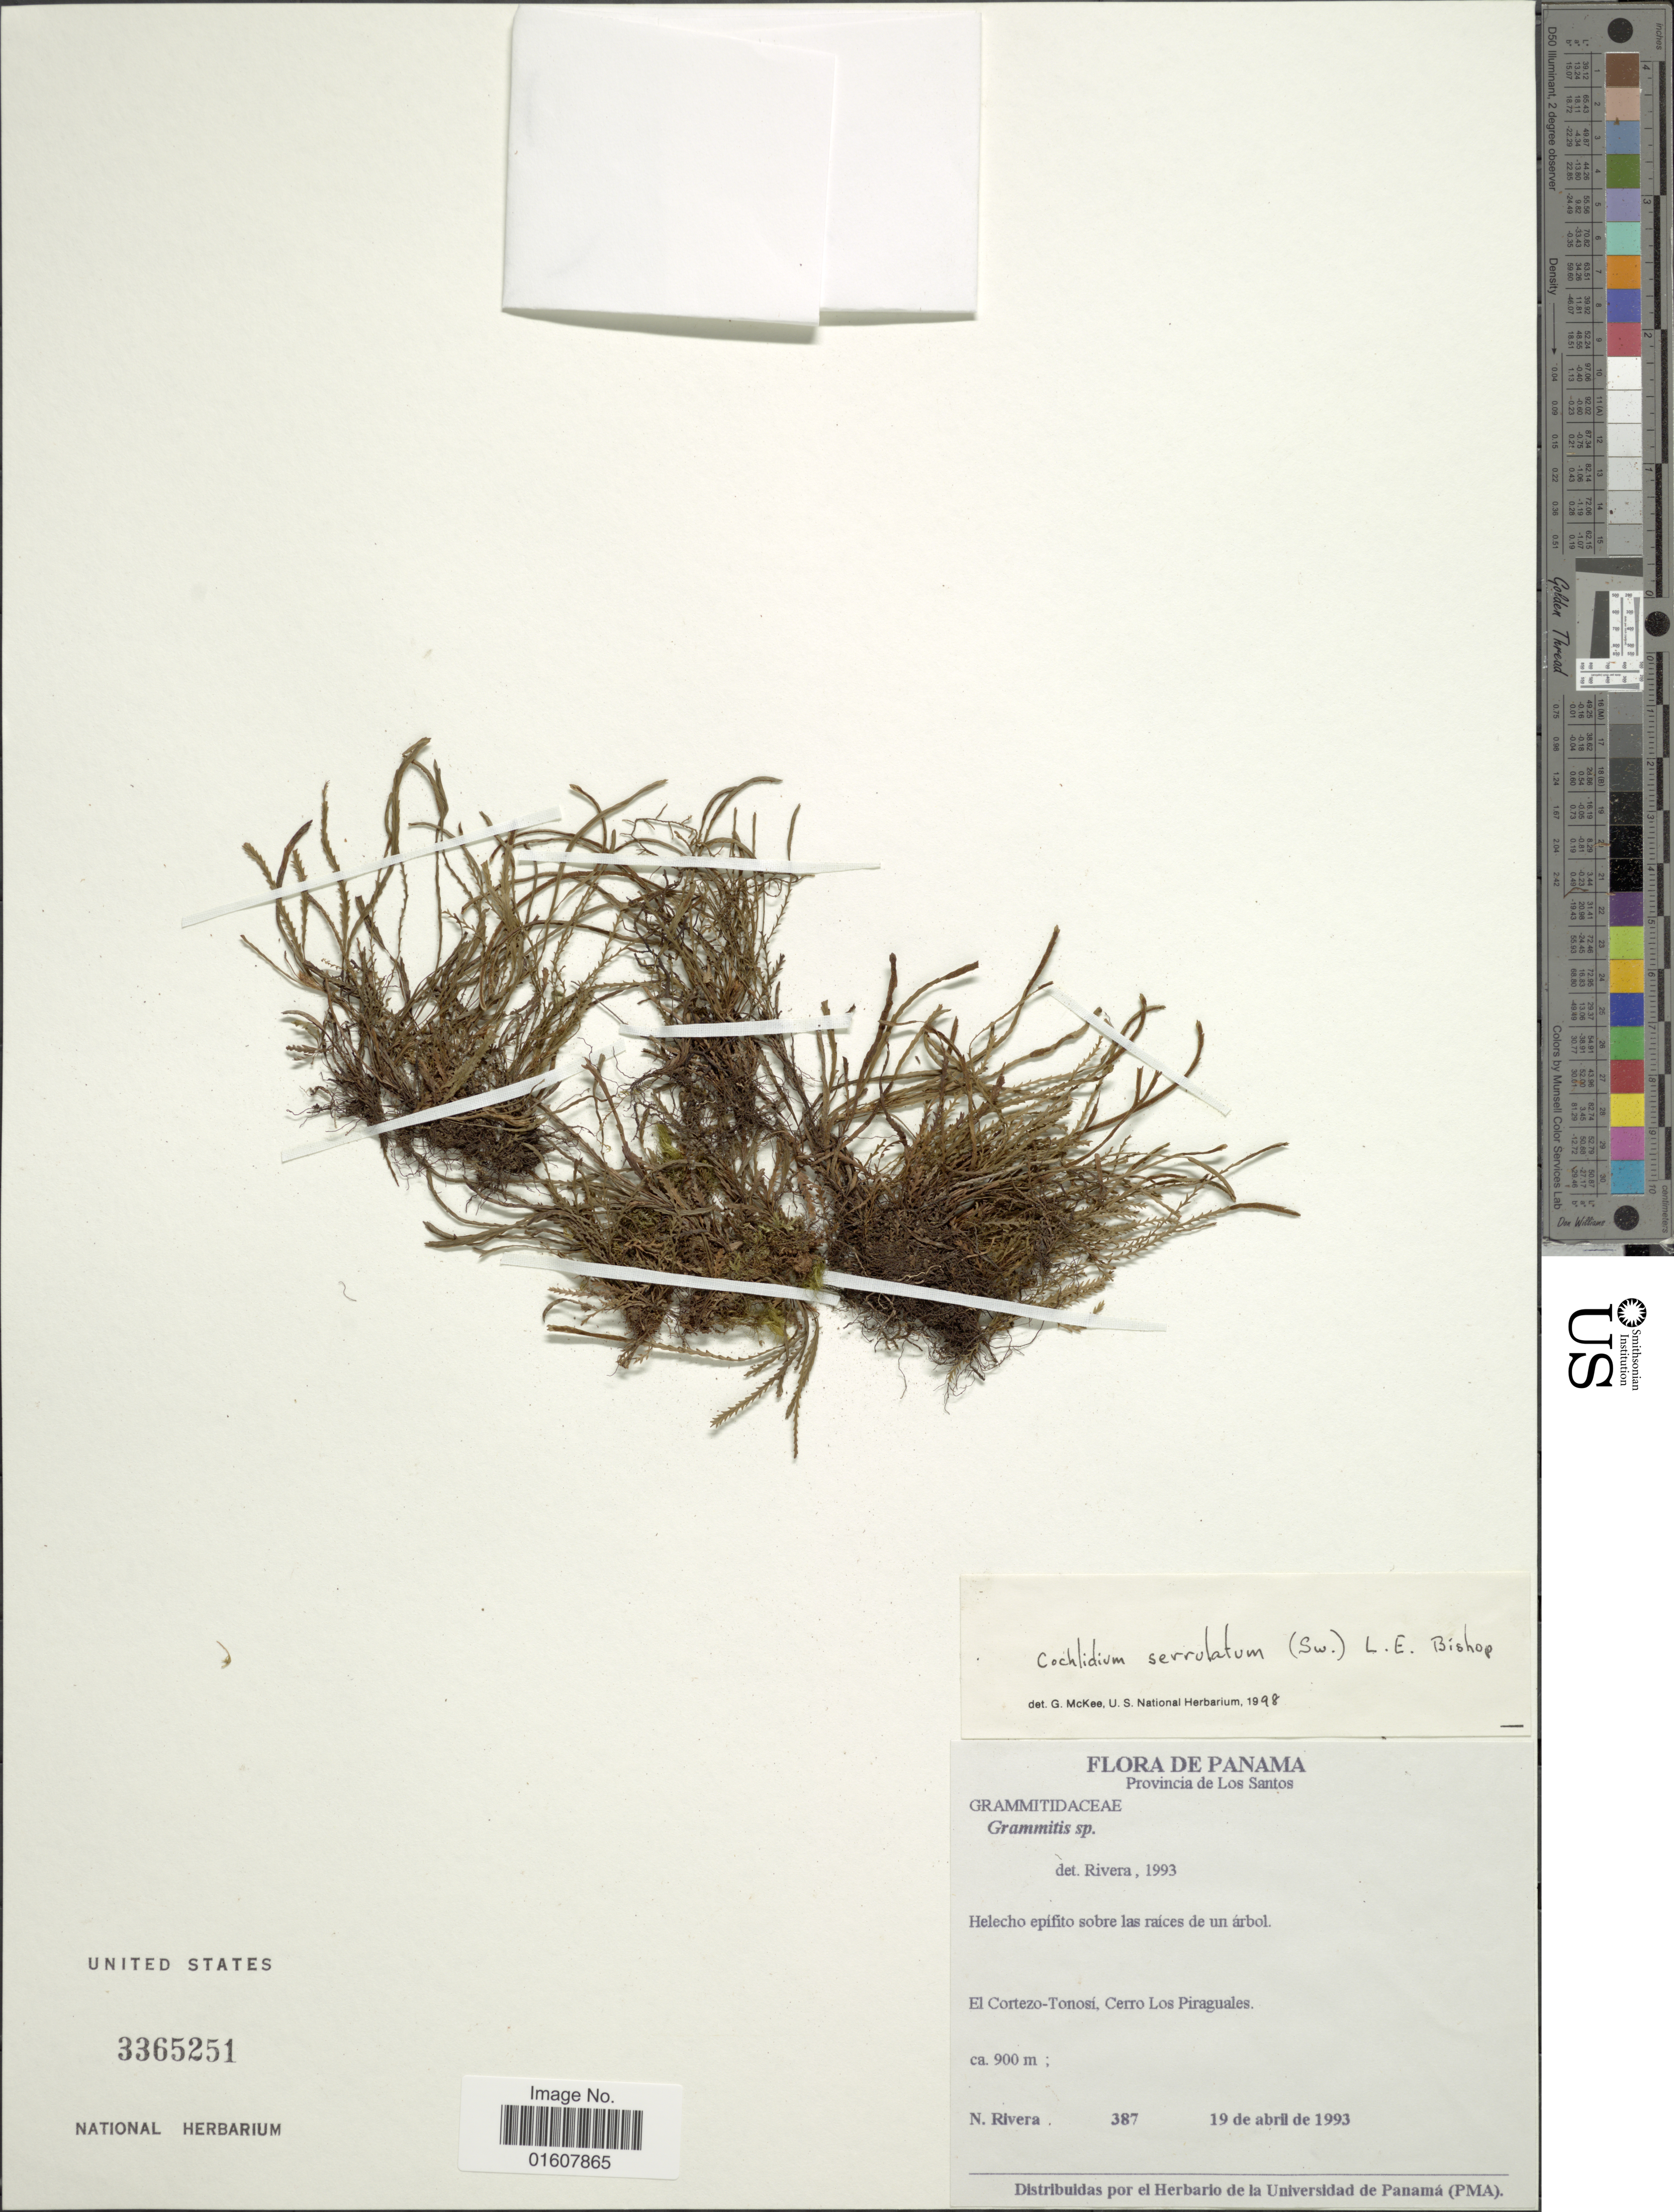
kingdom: Plantae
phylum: Tracheophyta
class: Polypodiopsida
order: Polypodiales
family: Polypodiaceae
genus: Cochlidium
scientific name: Cochlidium serrulatum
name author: (Sw.) L.E. Bishop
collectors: N. Rivera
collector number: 387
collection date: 1993-04-19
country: Panama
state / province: Los Santos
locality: El Cortezo-Tonosi, Cerro Los Piraguales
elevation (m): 900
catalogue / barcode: US 3365251